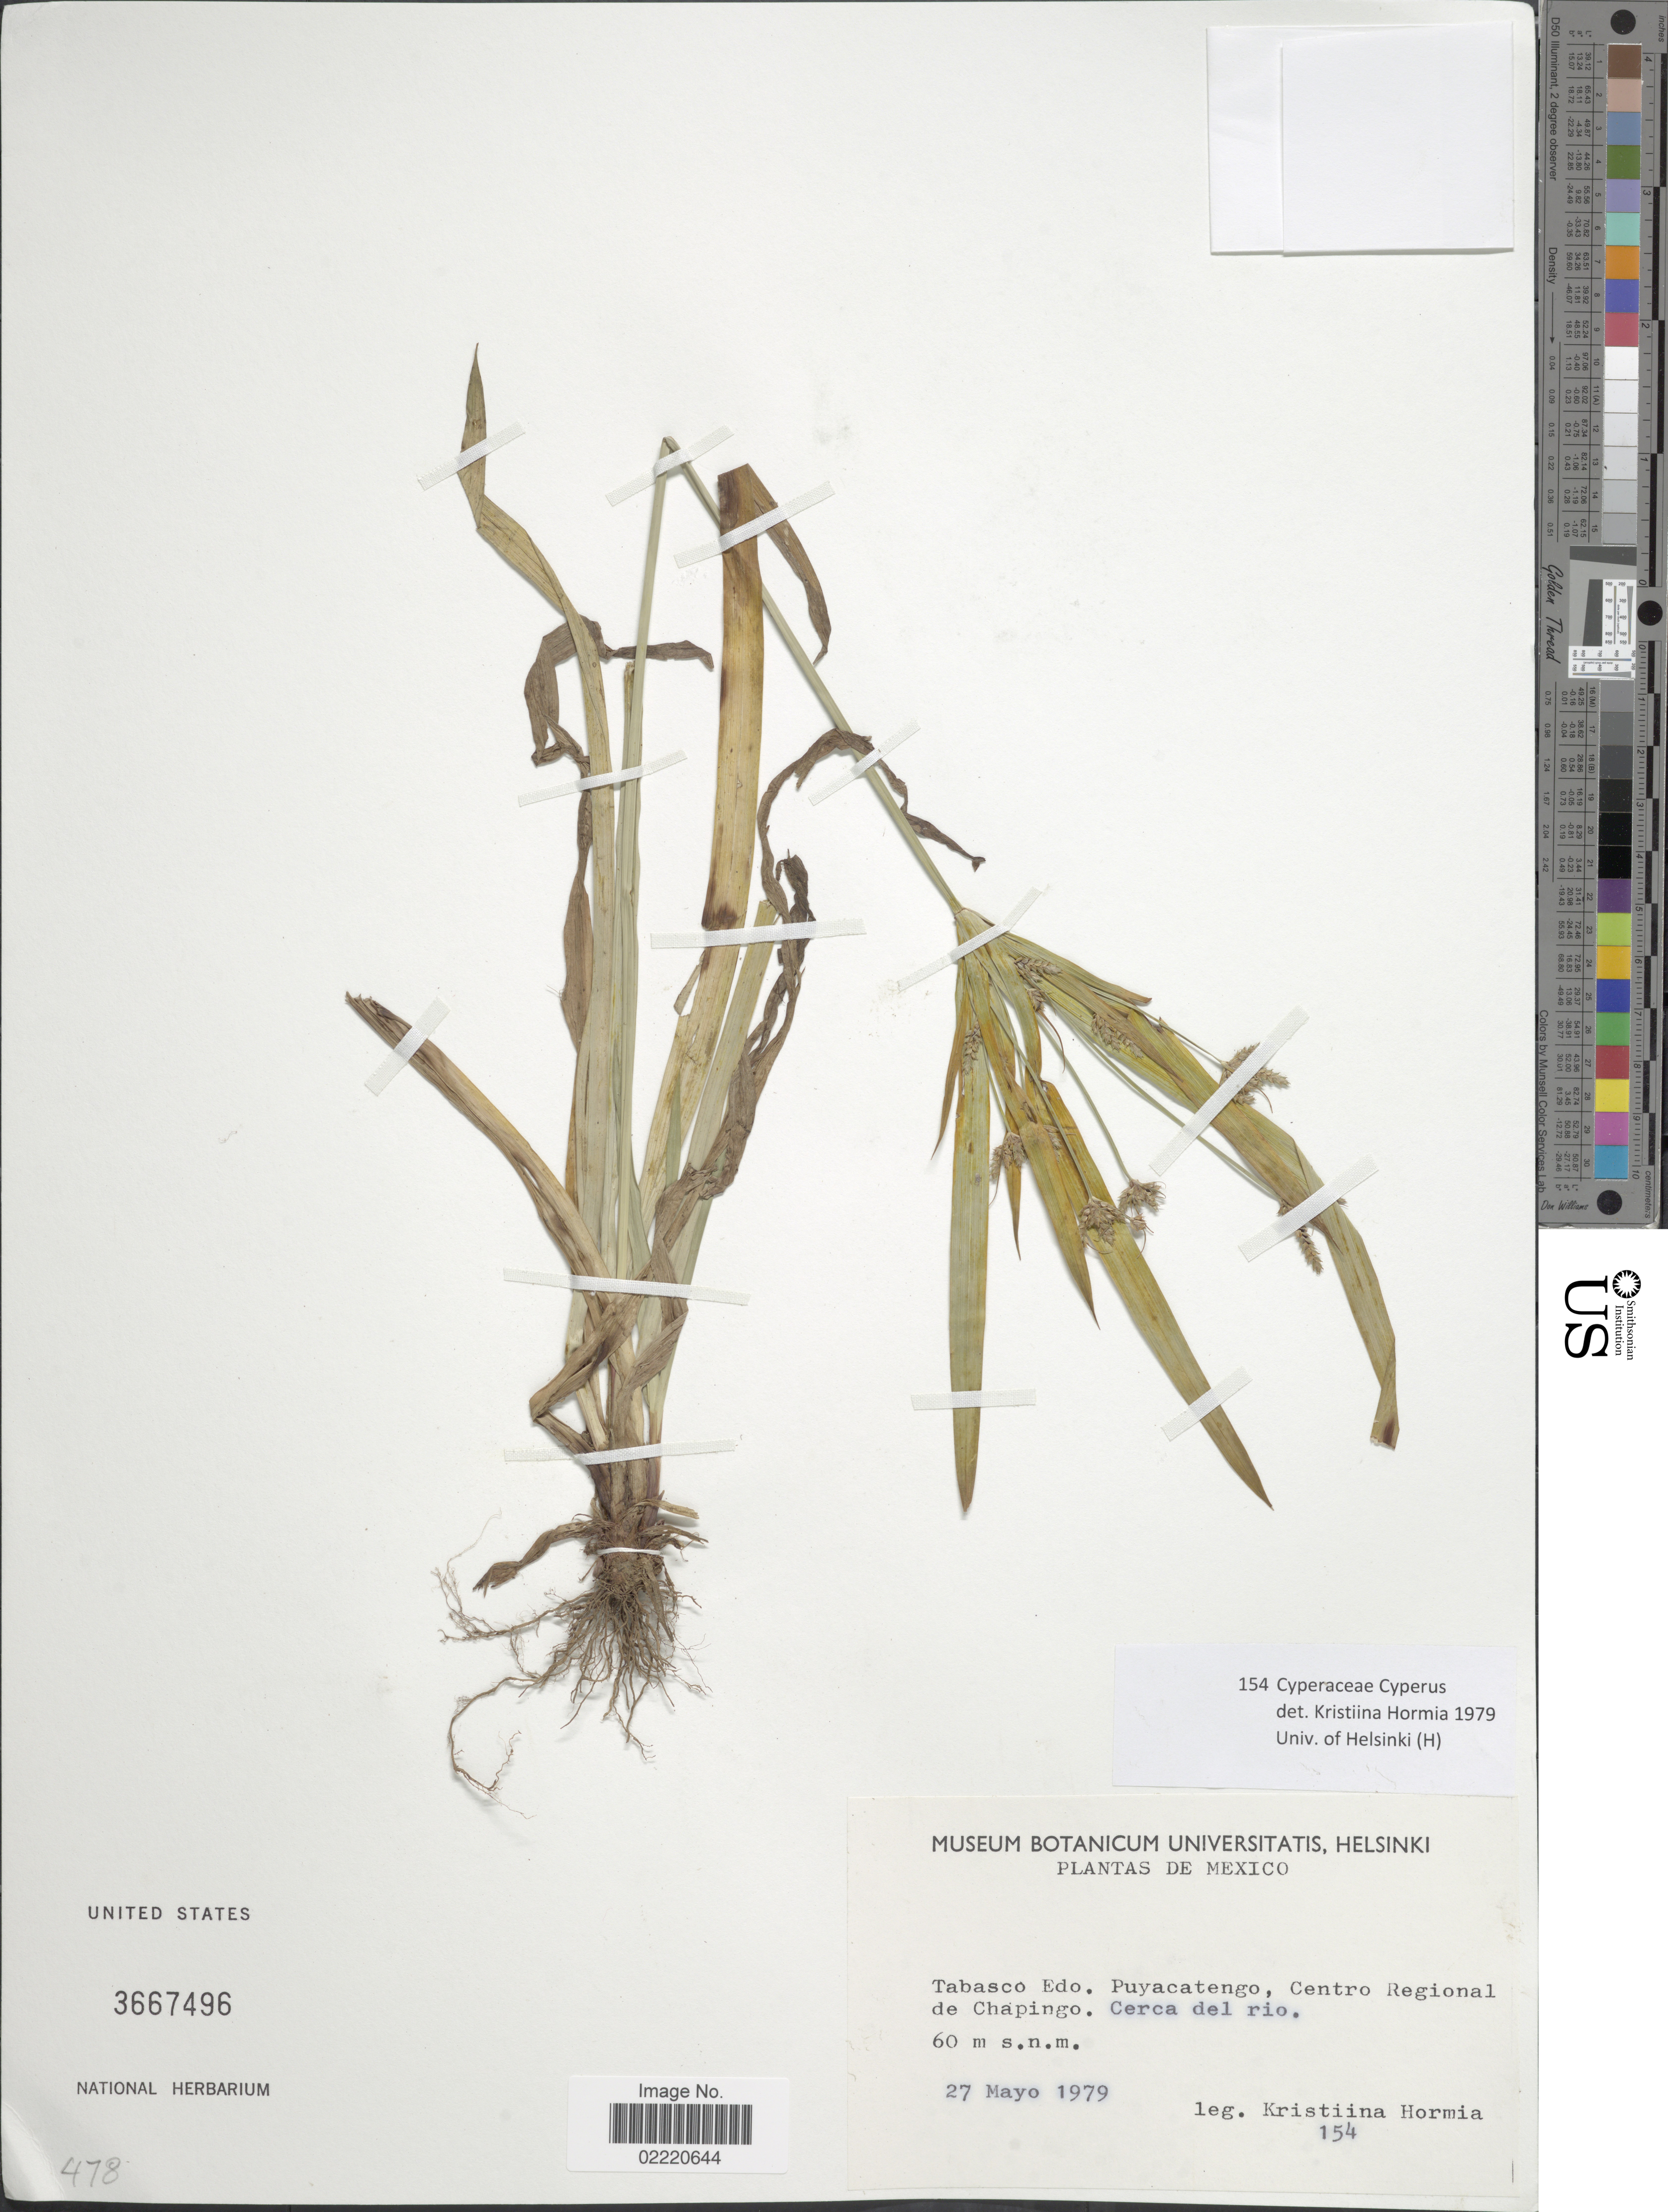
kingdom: Plantae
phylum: Tracheophyta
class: Liliopsida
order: Poales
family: Cyperaceae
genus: Cyperus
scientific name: Cyperus laxus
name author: Lam.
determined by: Strong, Mark T., (BOT), Smithsonian Institution - National Museum of Natural History (UNITED STATES)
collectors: K. Hormia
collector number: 154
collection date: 1979-05-27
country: Mexico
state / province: Tabasco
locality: Tabasco, Edo. Puyacatengo, Centro Regional de Chapingo, Cerca del rio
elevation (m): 60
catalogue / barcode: US 3667496